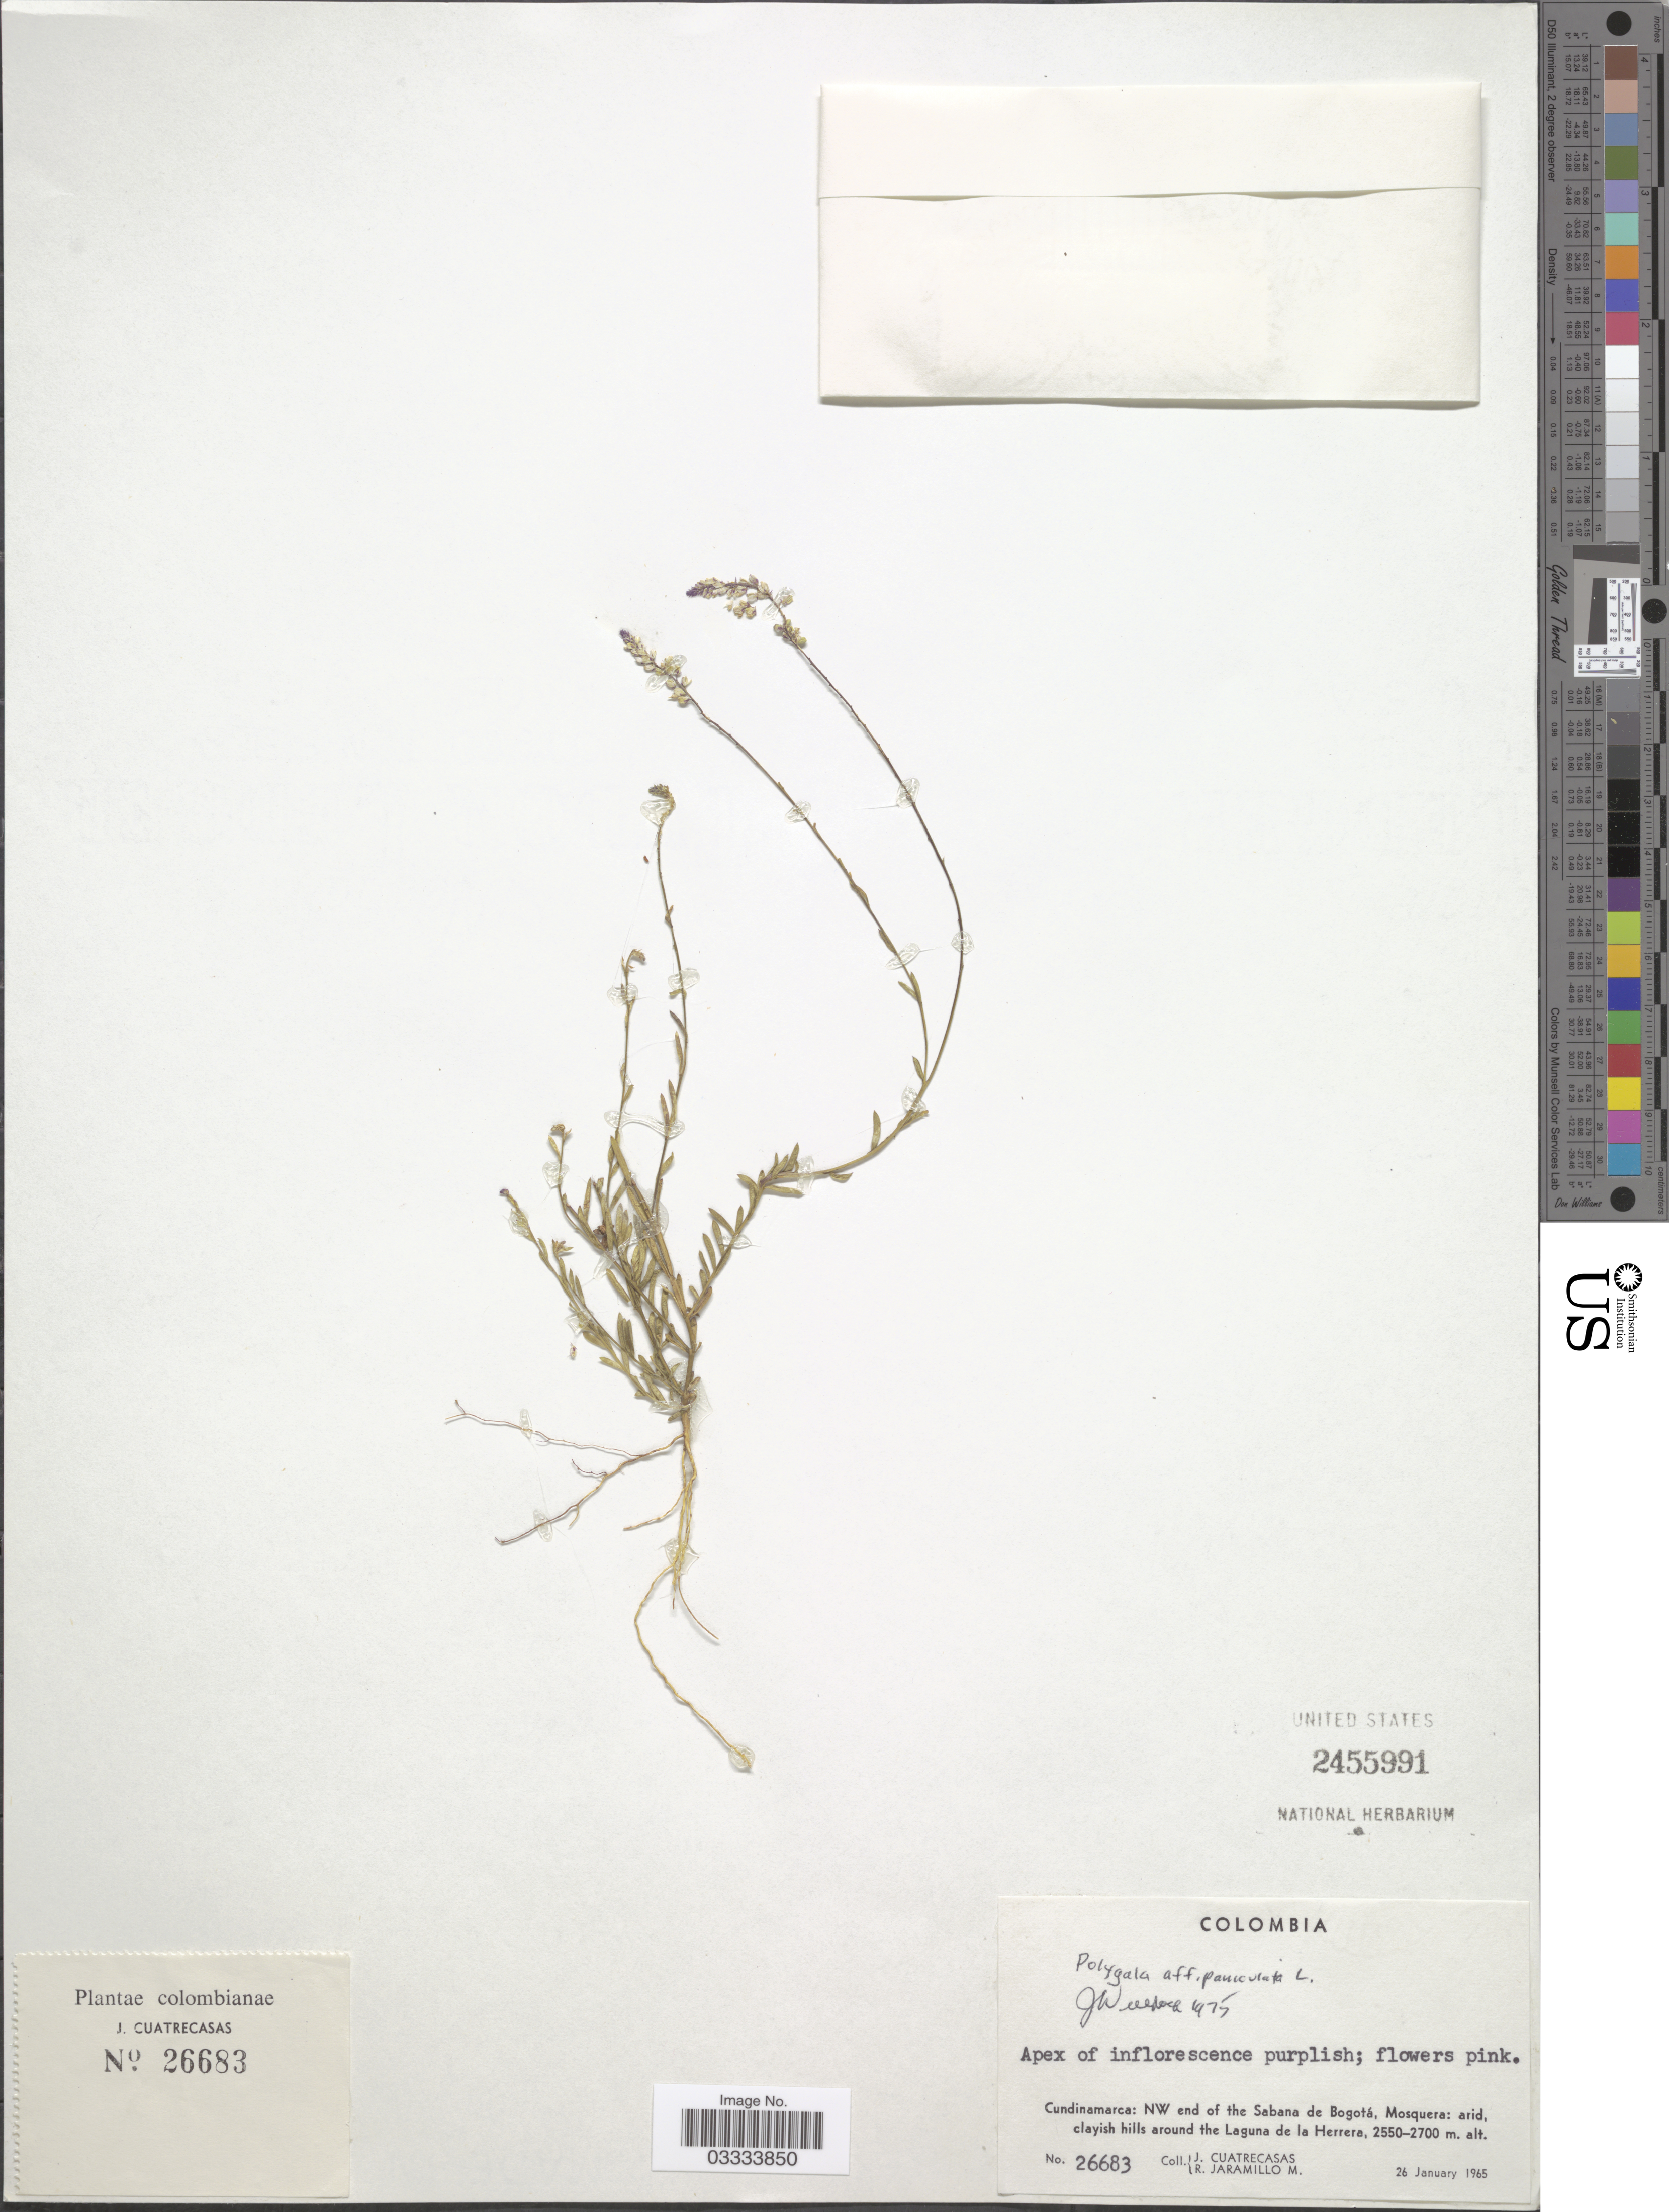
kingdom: Plantae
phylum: Tracheophyta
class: Magnoliopsida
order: Fabales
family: Polygalaceae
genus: Polygala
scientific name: Polygala paniculata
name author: L.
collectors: J. Cuatrecasas & R. Jaramillo M.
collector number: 26683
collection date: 1965-01-26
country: Colombia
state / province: Cundinamarca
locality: NW end of the Sabana de Bogotá, Mosquera: arid clayish hills around the Laguna de la Herrera.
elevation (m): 2550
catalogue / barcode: US 2455991